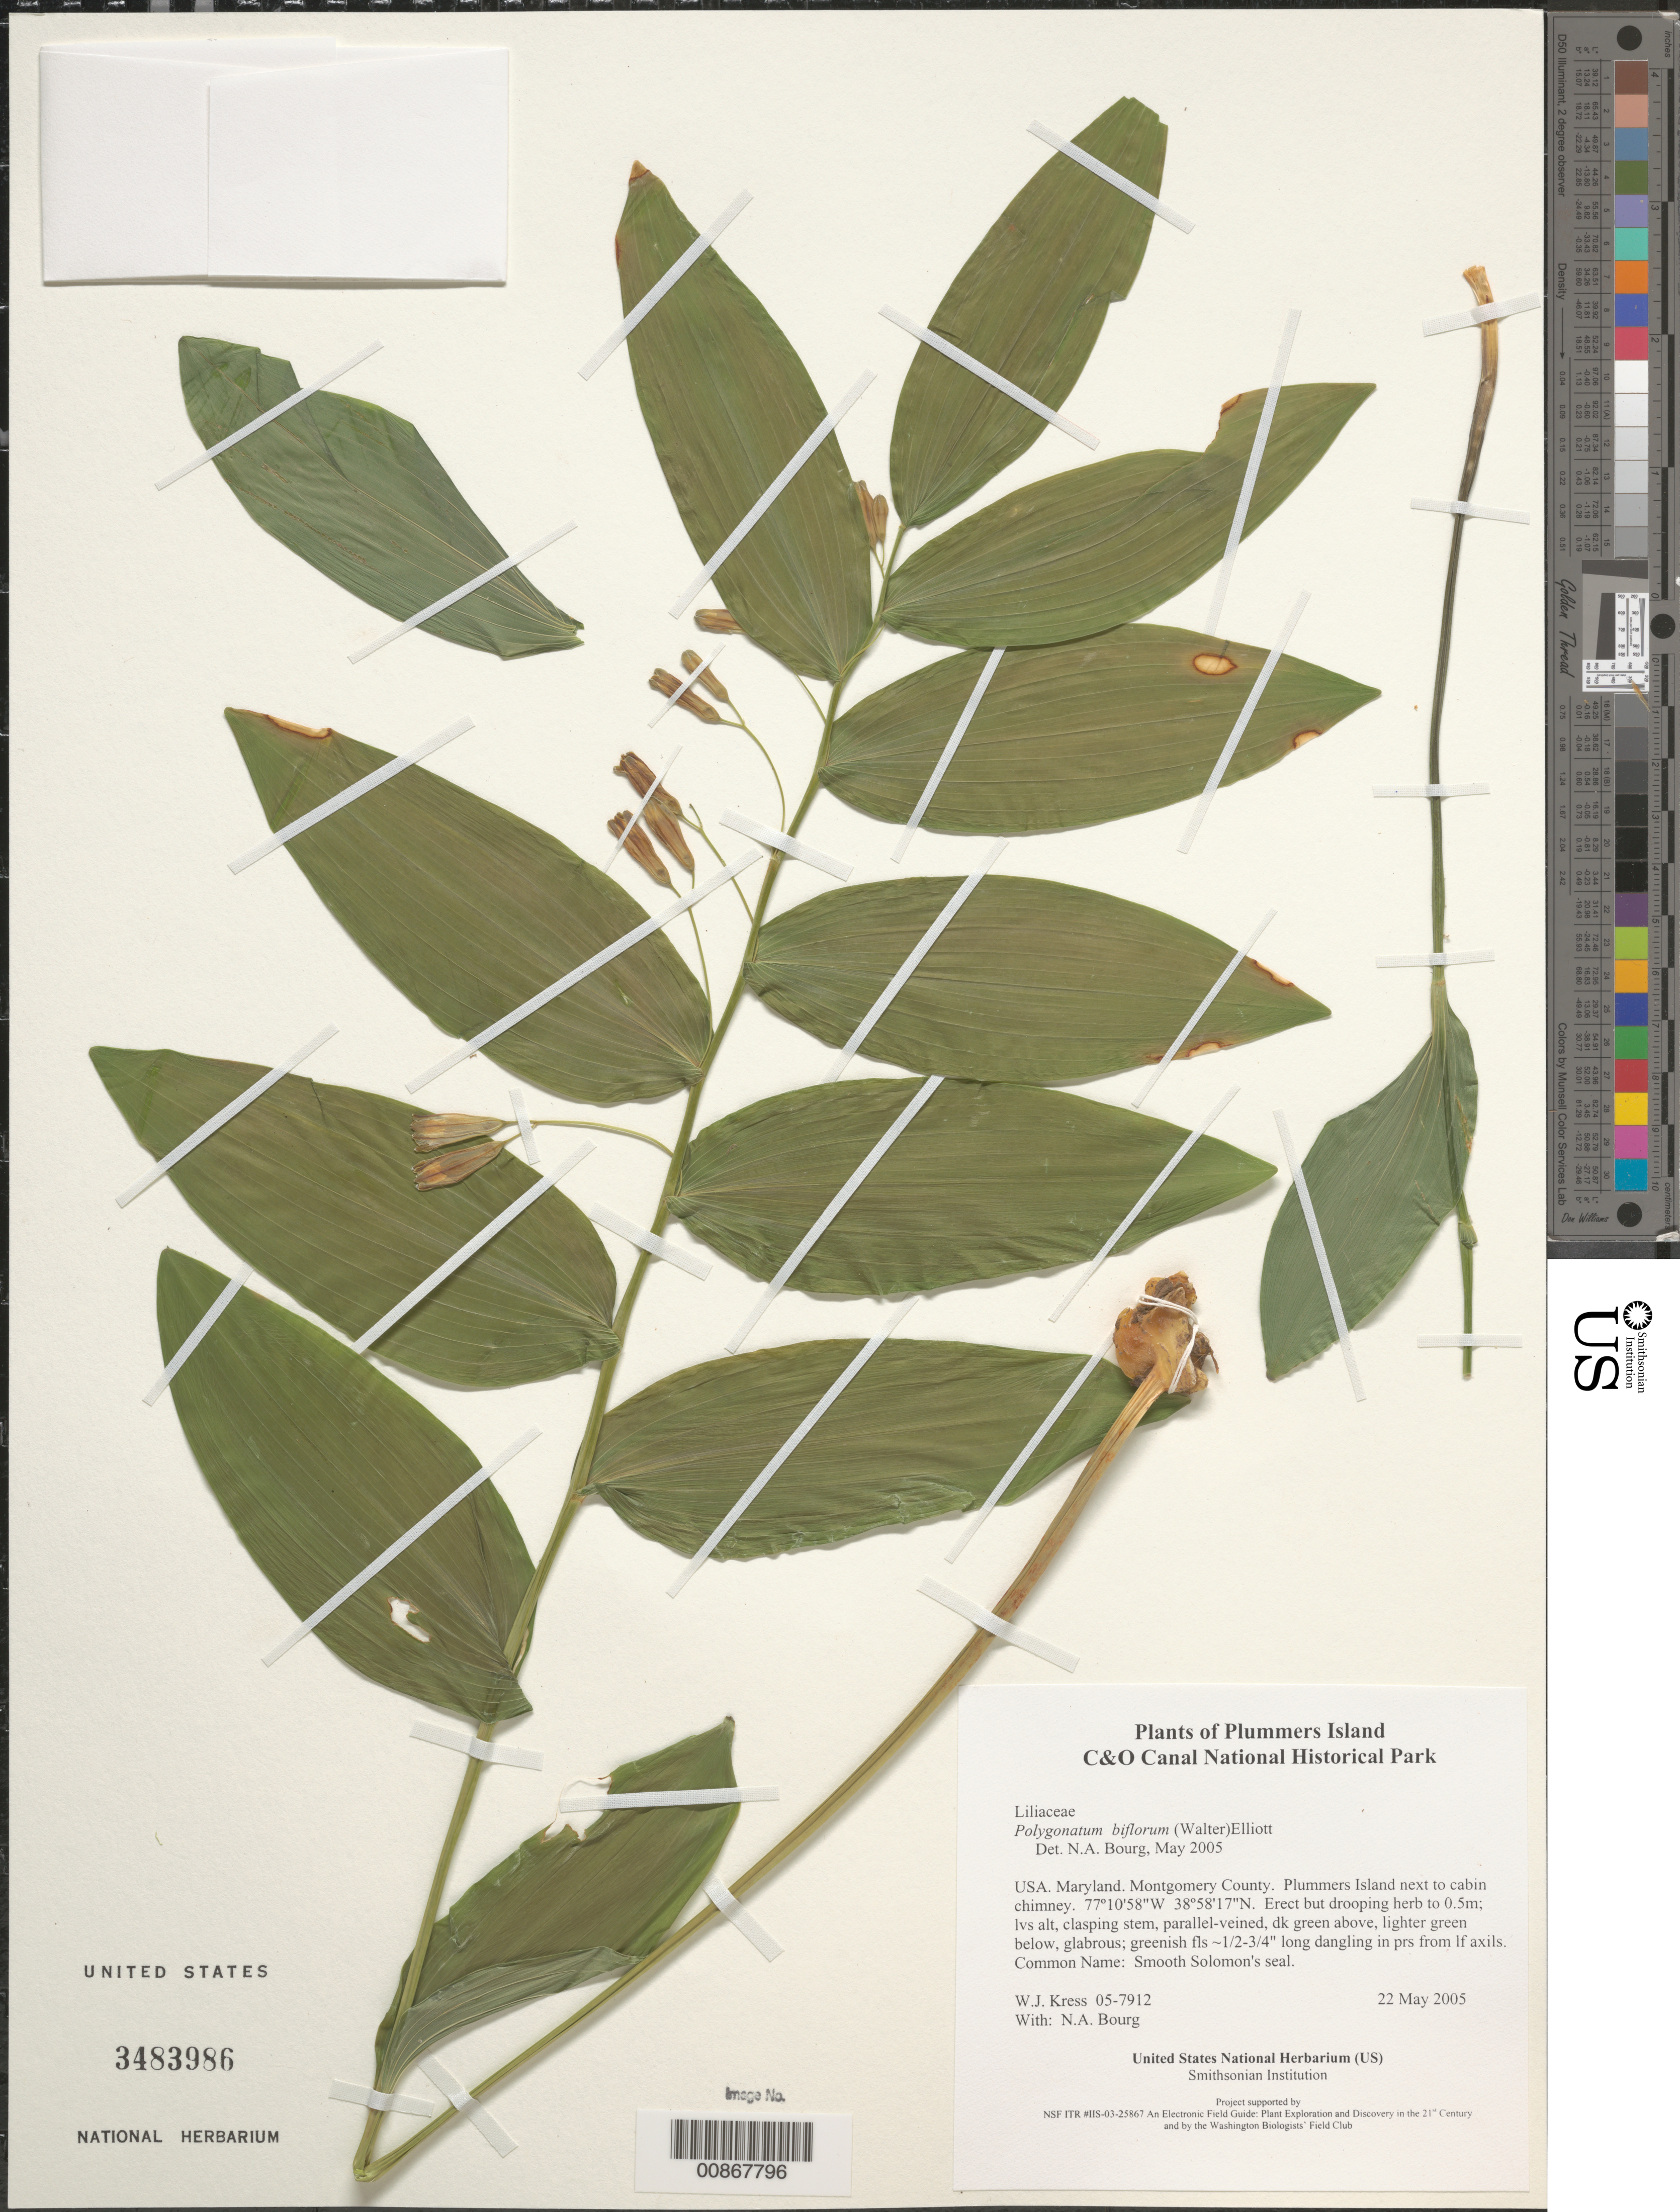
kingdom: Plantae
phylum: Tracheophyta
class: Liliopsida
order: Asparagales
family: Asparagaceae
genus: Polygonatum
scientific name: Polygonatum biflorum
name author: (Walter) Elliott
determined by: Bourg, N. A.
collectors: W. J. Kress & N. A. Bourg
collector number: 05-7912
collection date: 2005-05-22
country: United States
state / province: Maryland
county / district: Montgomery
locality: Chesapeake and Ohio Canal National Historical Park, Plummers Island next to cabin chimney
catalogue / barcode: US 3483986